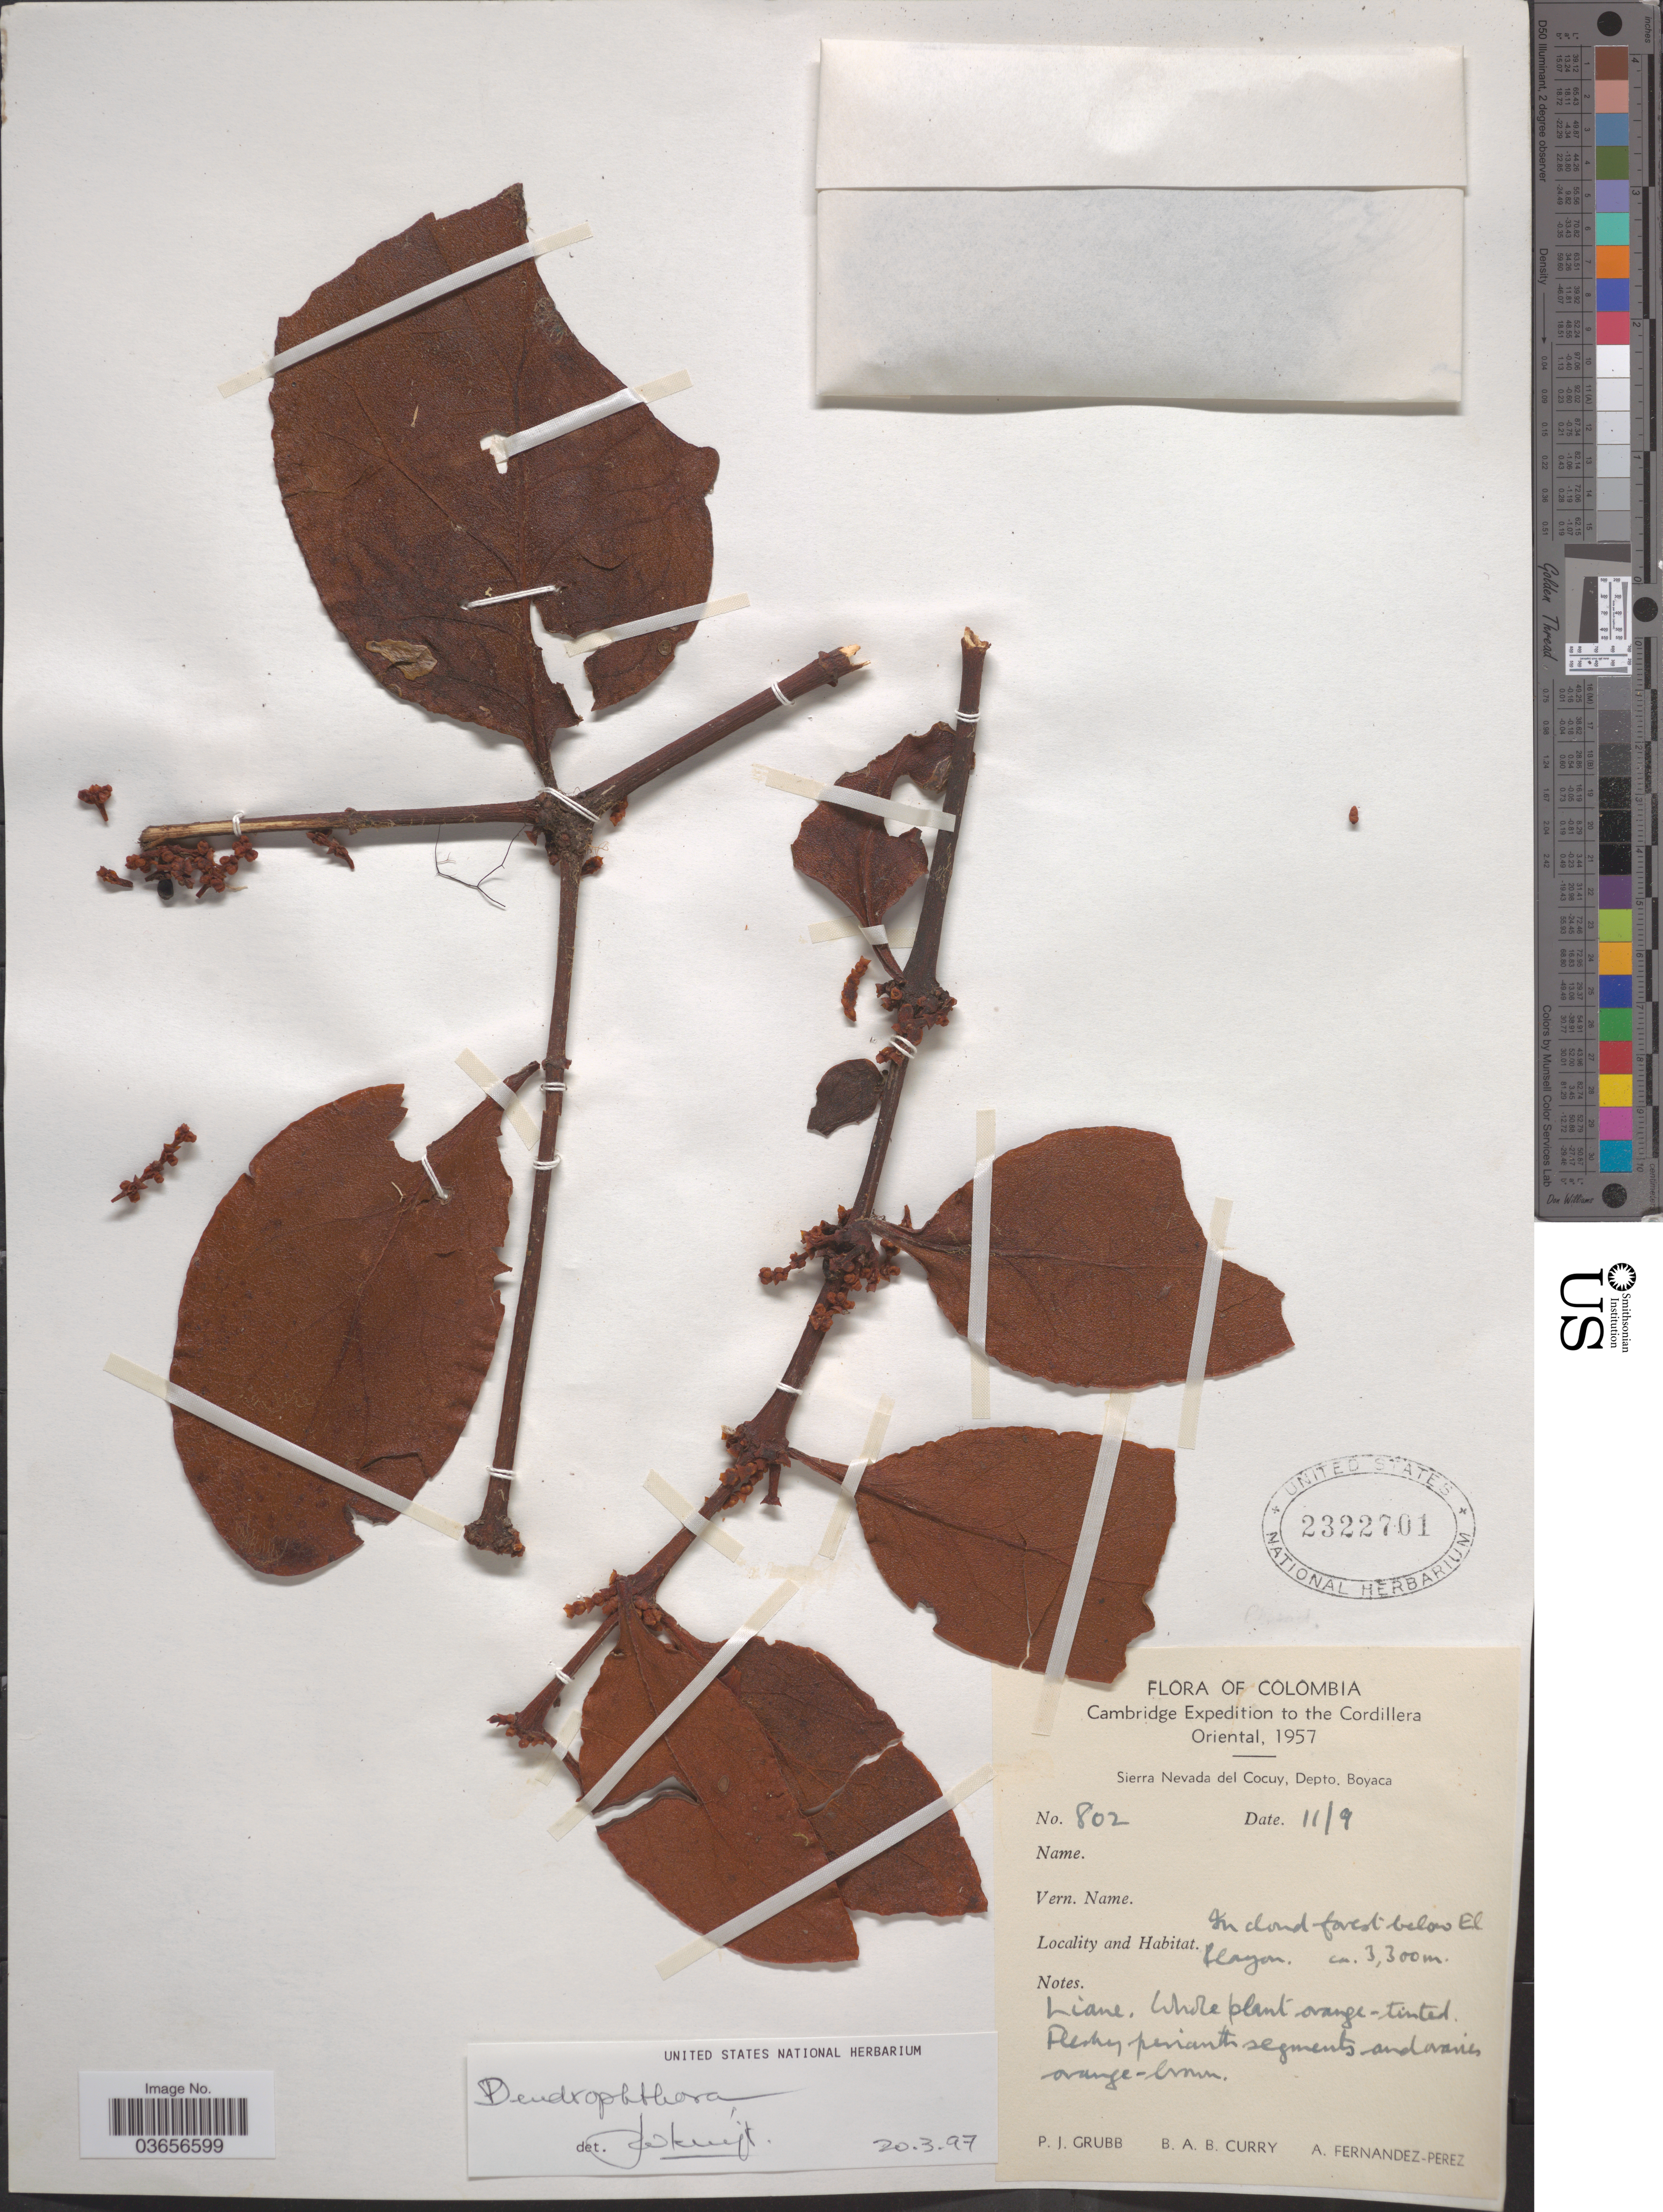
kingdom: Plantae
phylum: Tracheophyta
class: Magnoliopsida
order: Santalales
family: Viscaceae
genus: Dendrophthora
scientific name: Dendrophthora sp.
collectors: P. J. Grubb, B. A. B. Curry & A. Fernández-Pérez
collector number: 802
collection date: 1957-09-11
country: Colombia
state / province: Boyacá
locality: Cordillera Oriental, Sierra Nevada del Cocuy, Depto. Boyaca. In cloud forest below El Playon.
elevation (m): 3300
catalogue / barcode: US 2322701